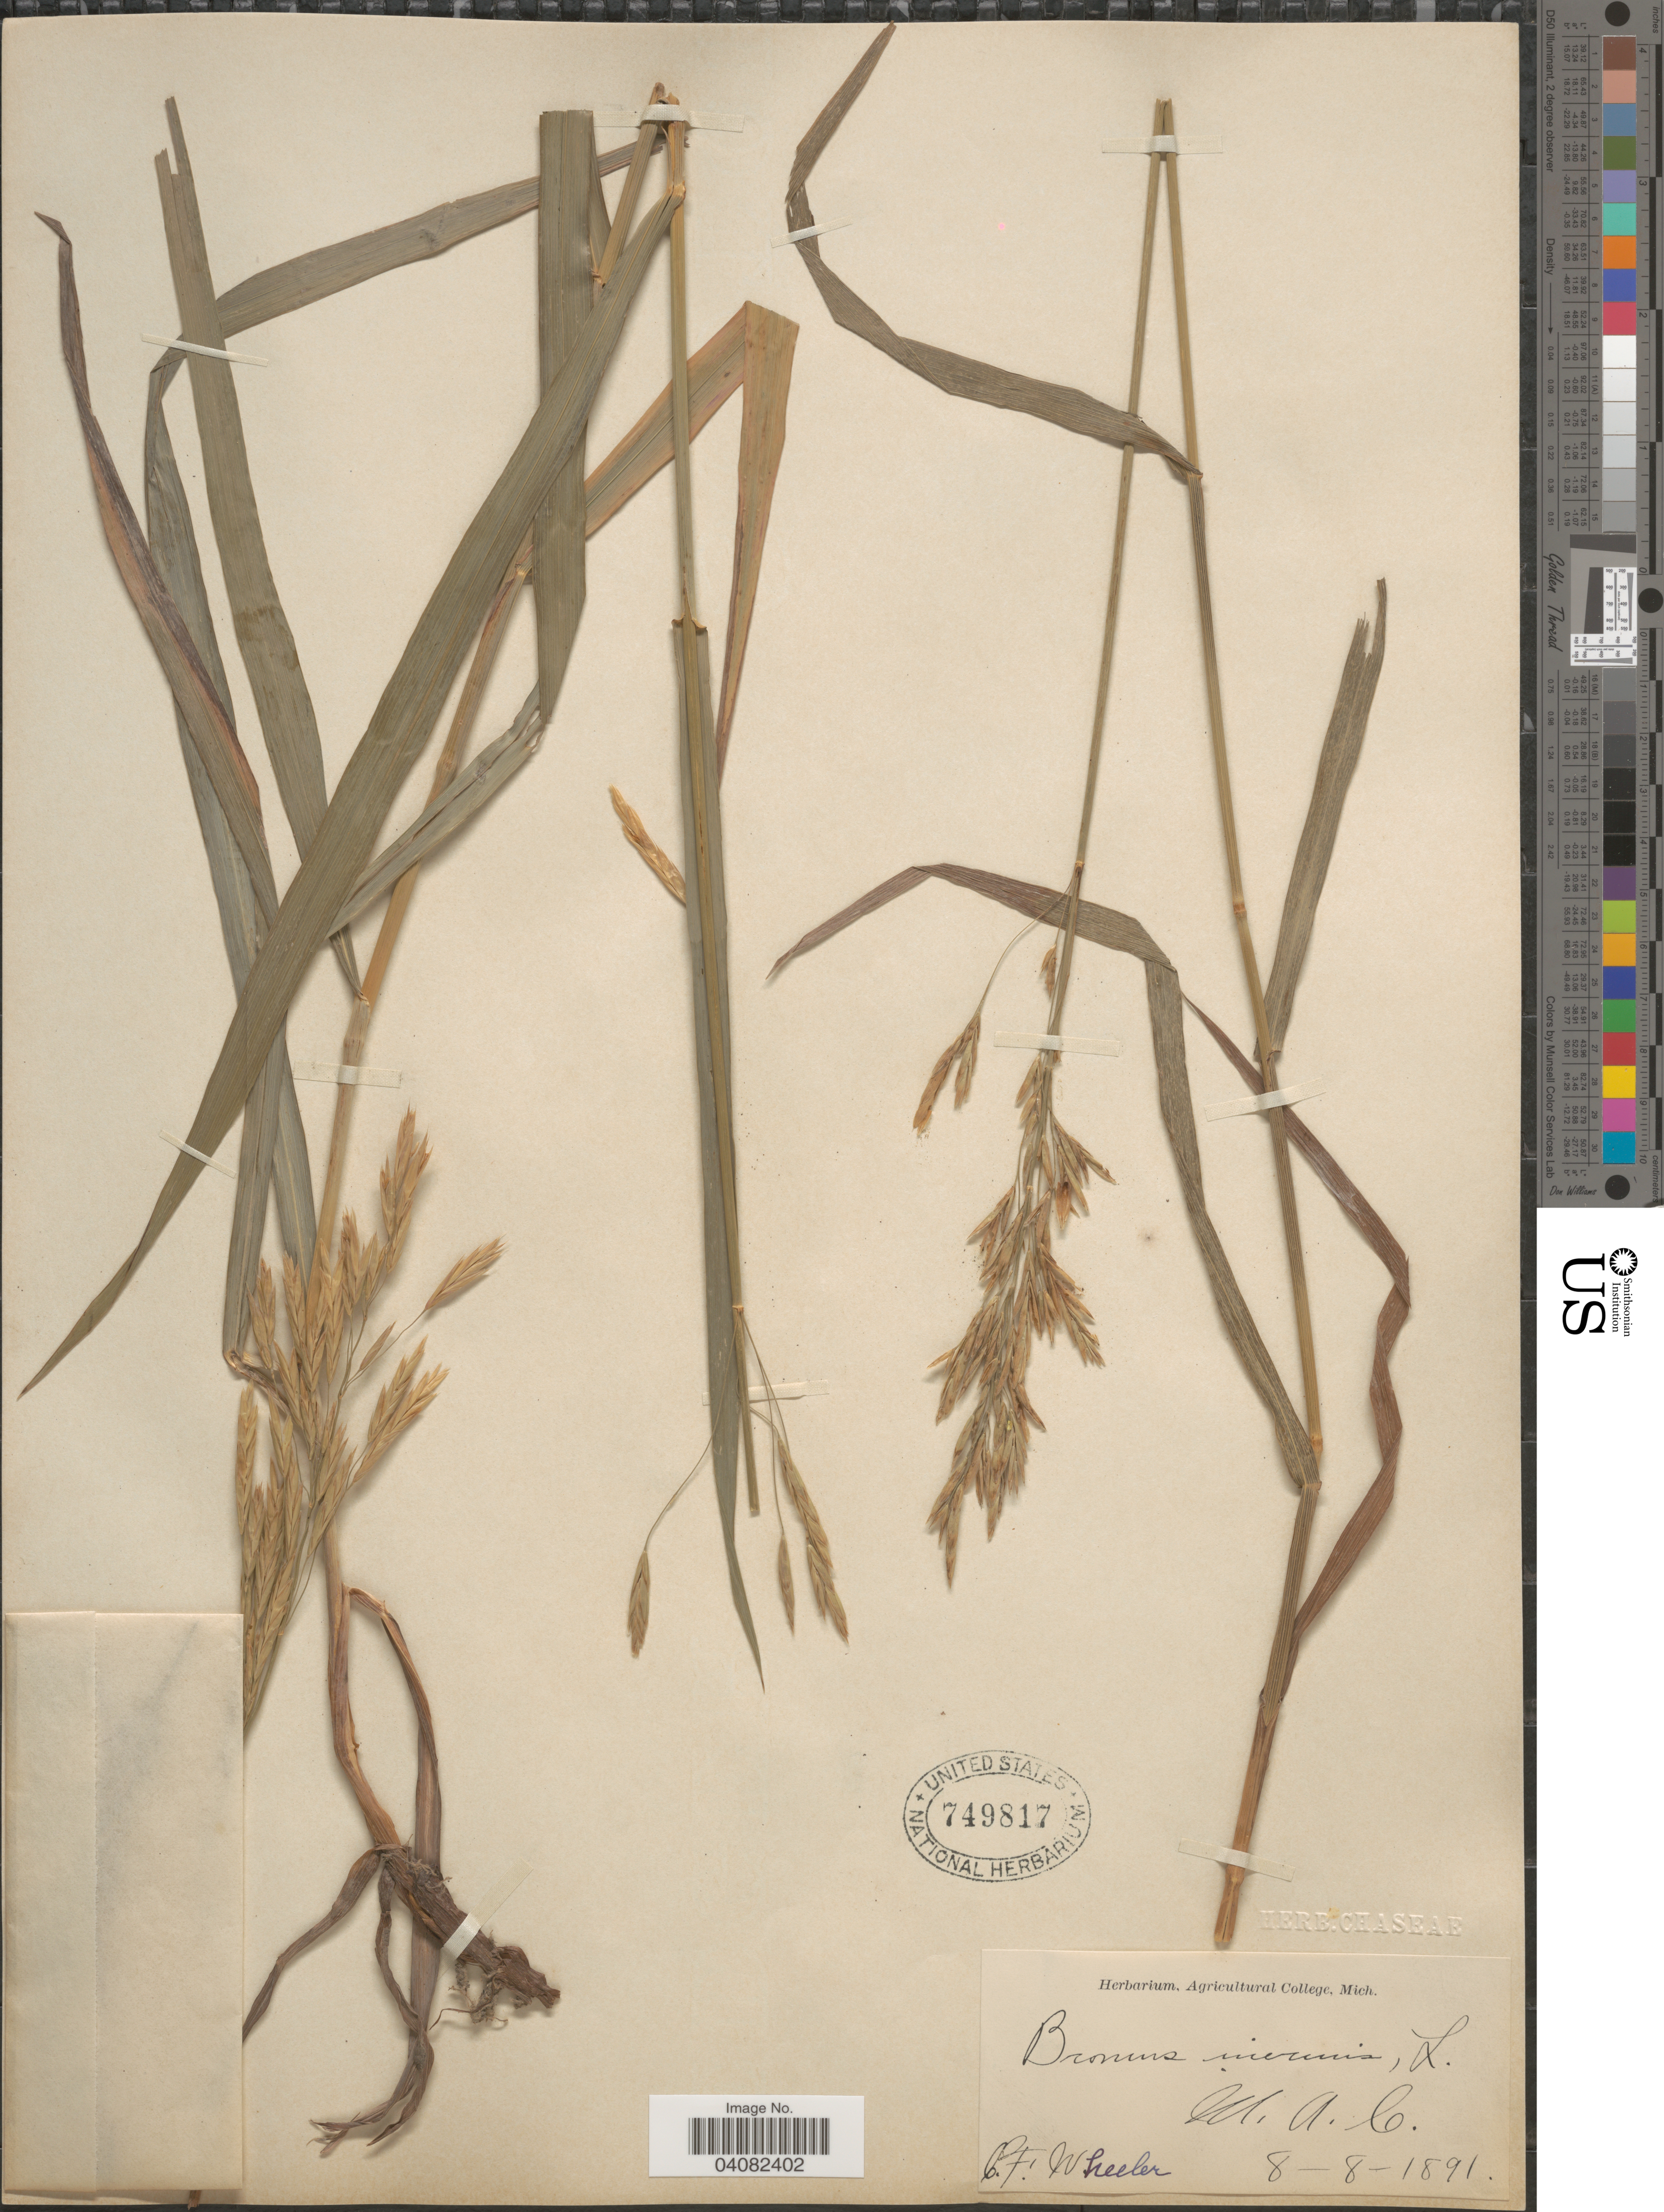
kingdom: Plantae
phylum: Tracheophyta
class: Liliopsida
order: Poales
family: Poaceae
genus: Bromus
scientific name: Bromus inermis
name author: Leyss.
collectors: C. Wheeler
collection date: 1891-08-08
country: United States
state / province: Michigan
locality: M.A.C.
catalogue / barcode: US 749817